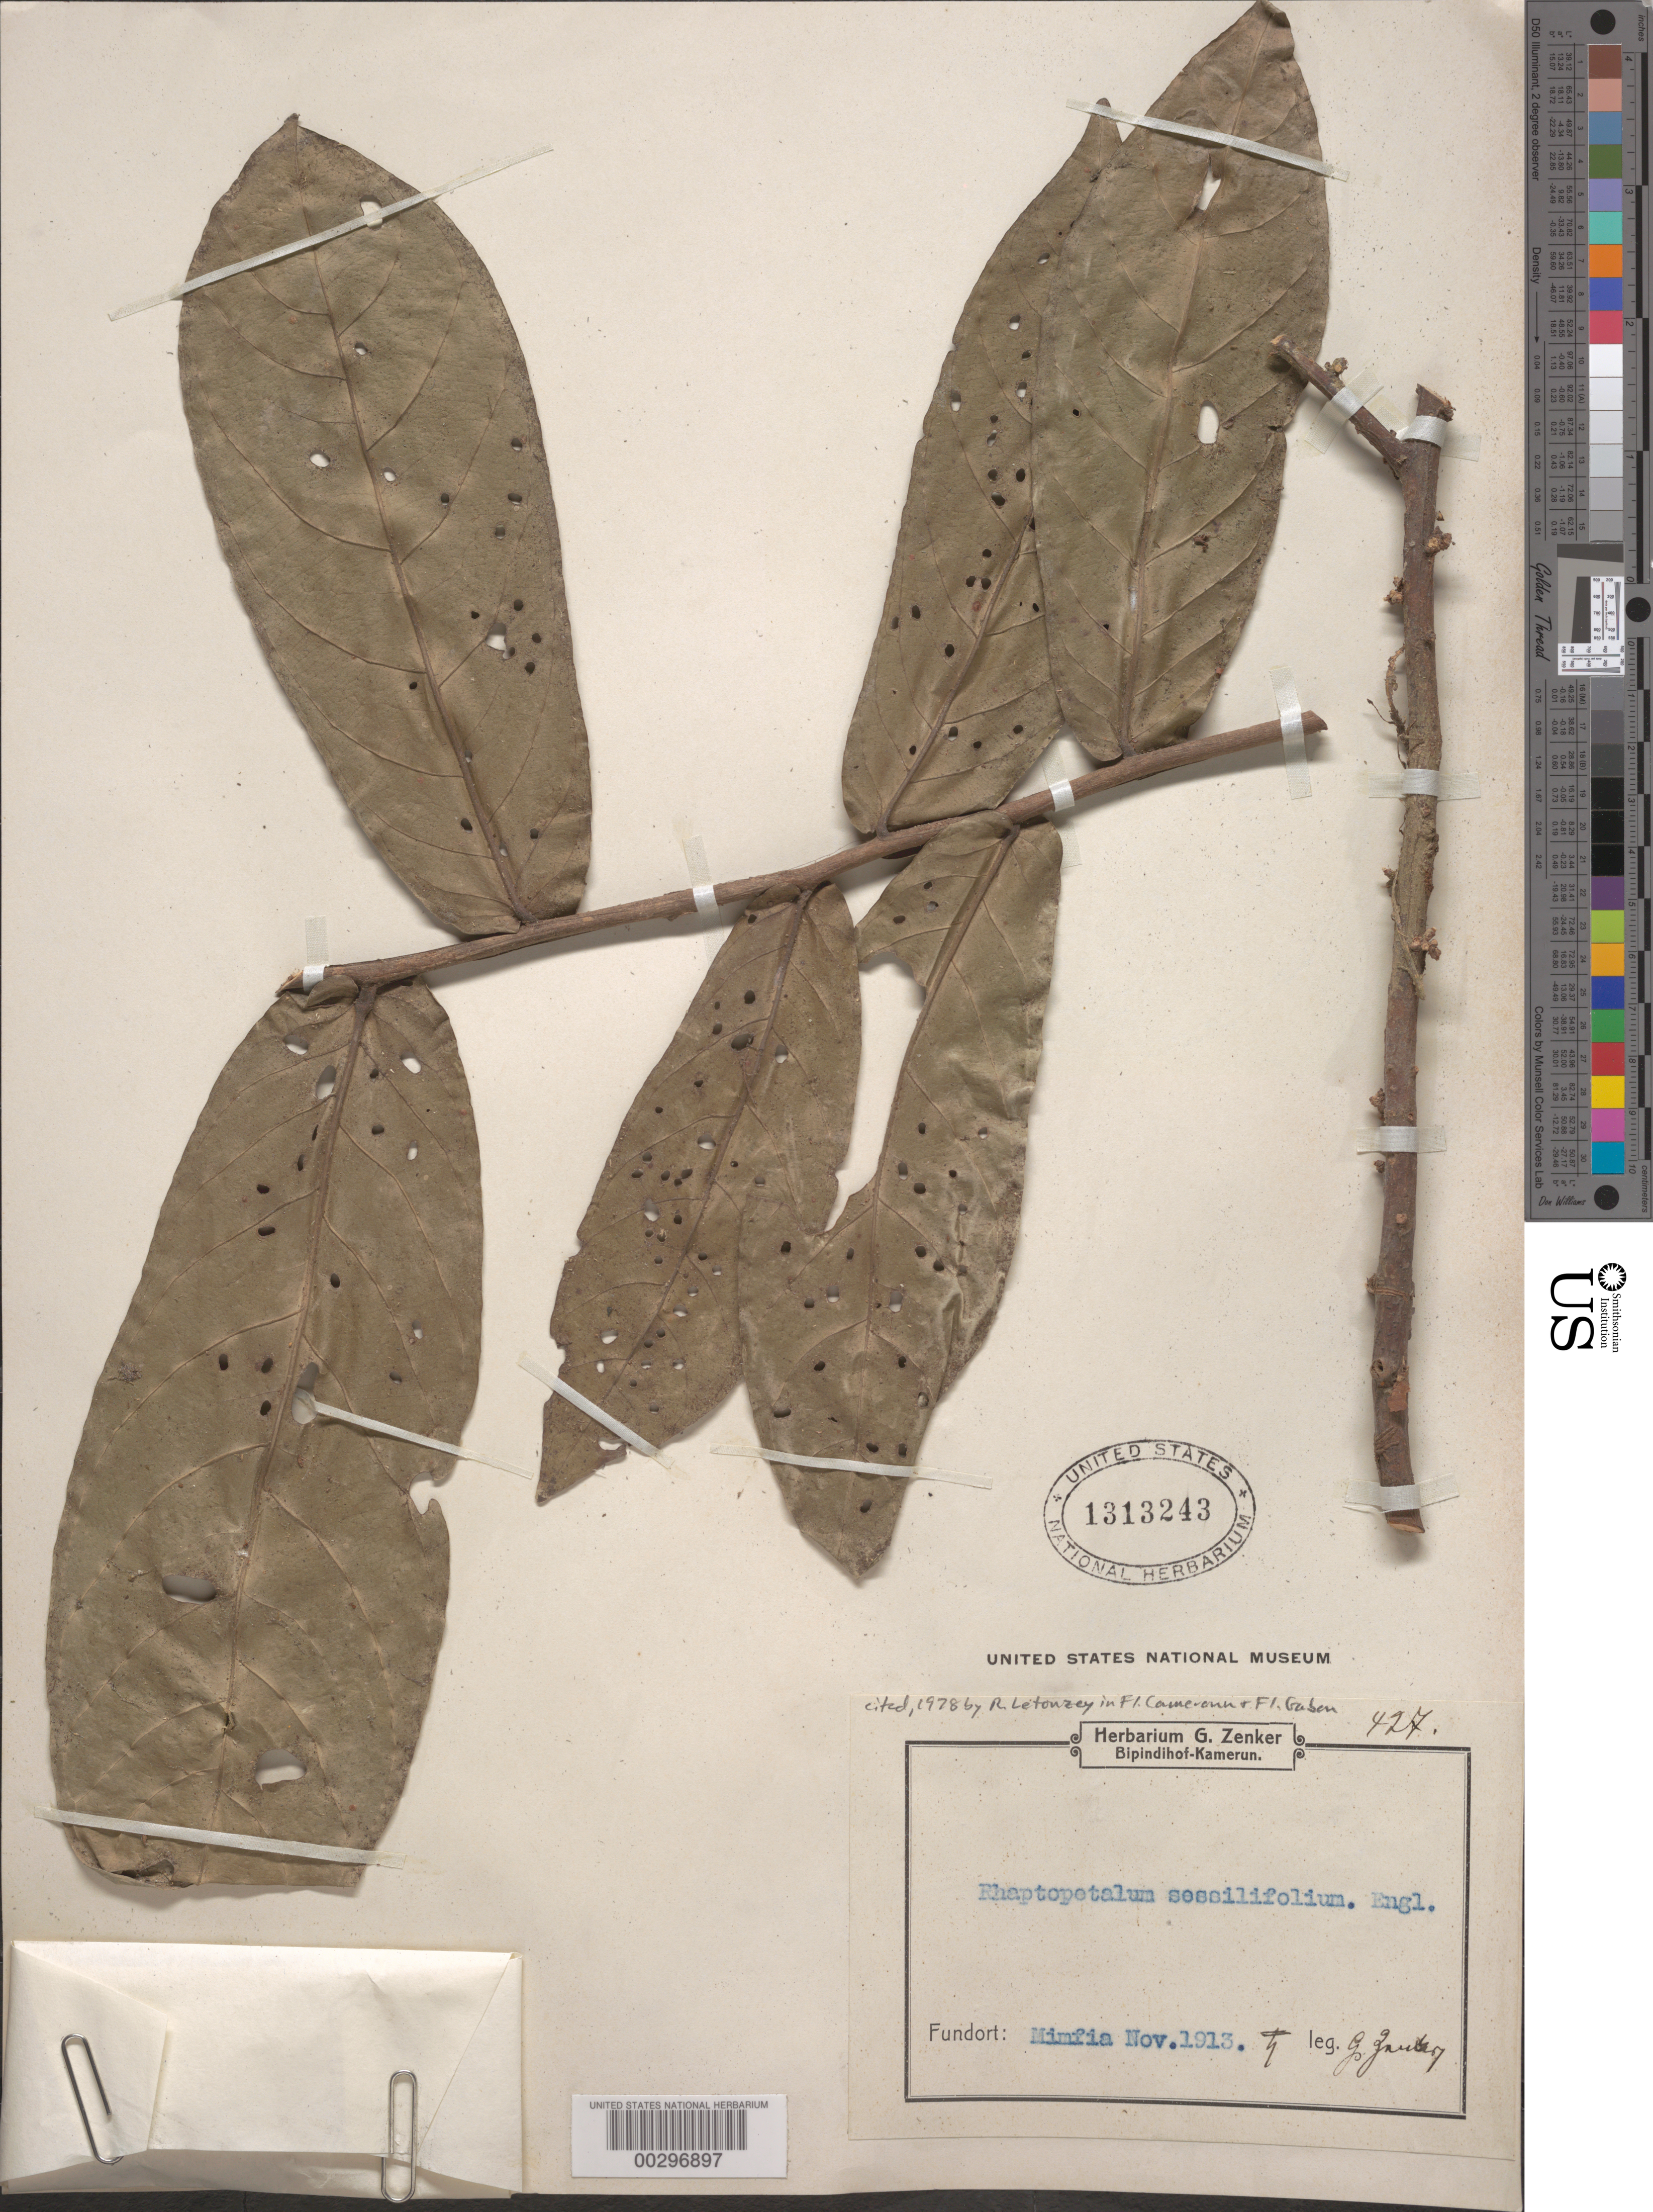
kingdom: Plantae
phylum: Tracheophyta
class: Magnoliopsida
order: Ericales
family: Lecythidaceae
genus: Rhaptopetalum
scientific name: Rhaptopetalum sessilifolium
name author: Engl.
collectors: G. A. Zenker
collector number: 427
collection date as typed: Nov 1913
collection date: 1913-11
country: Cameroon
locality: Fundort, mimfia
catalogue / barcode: US 1313243